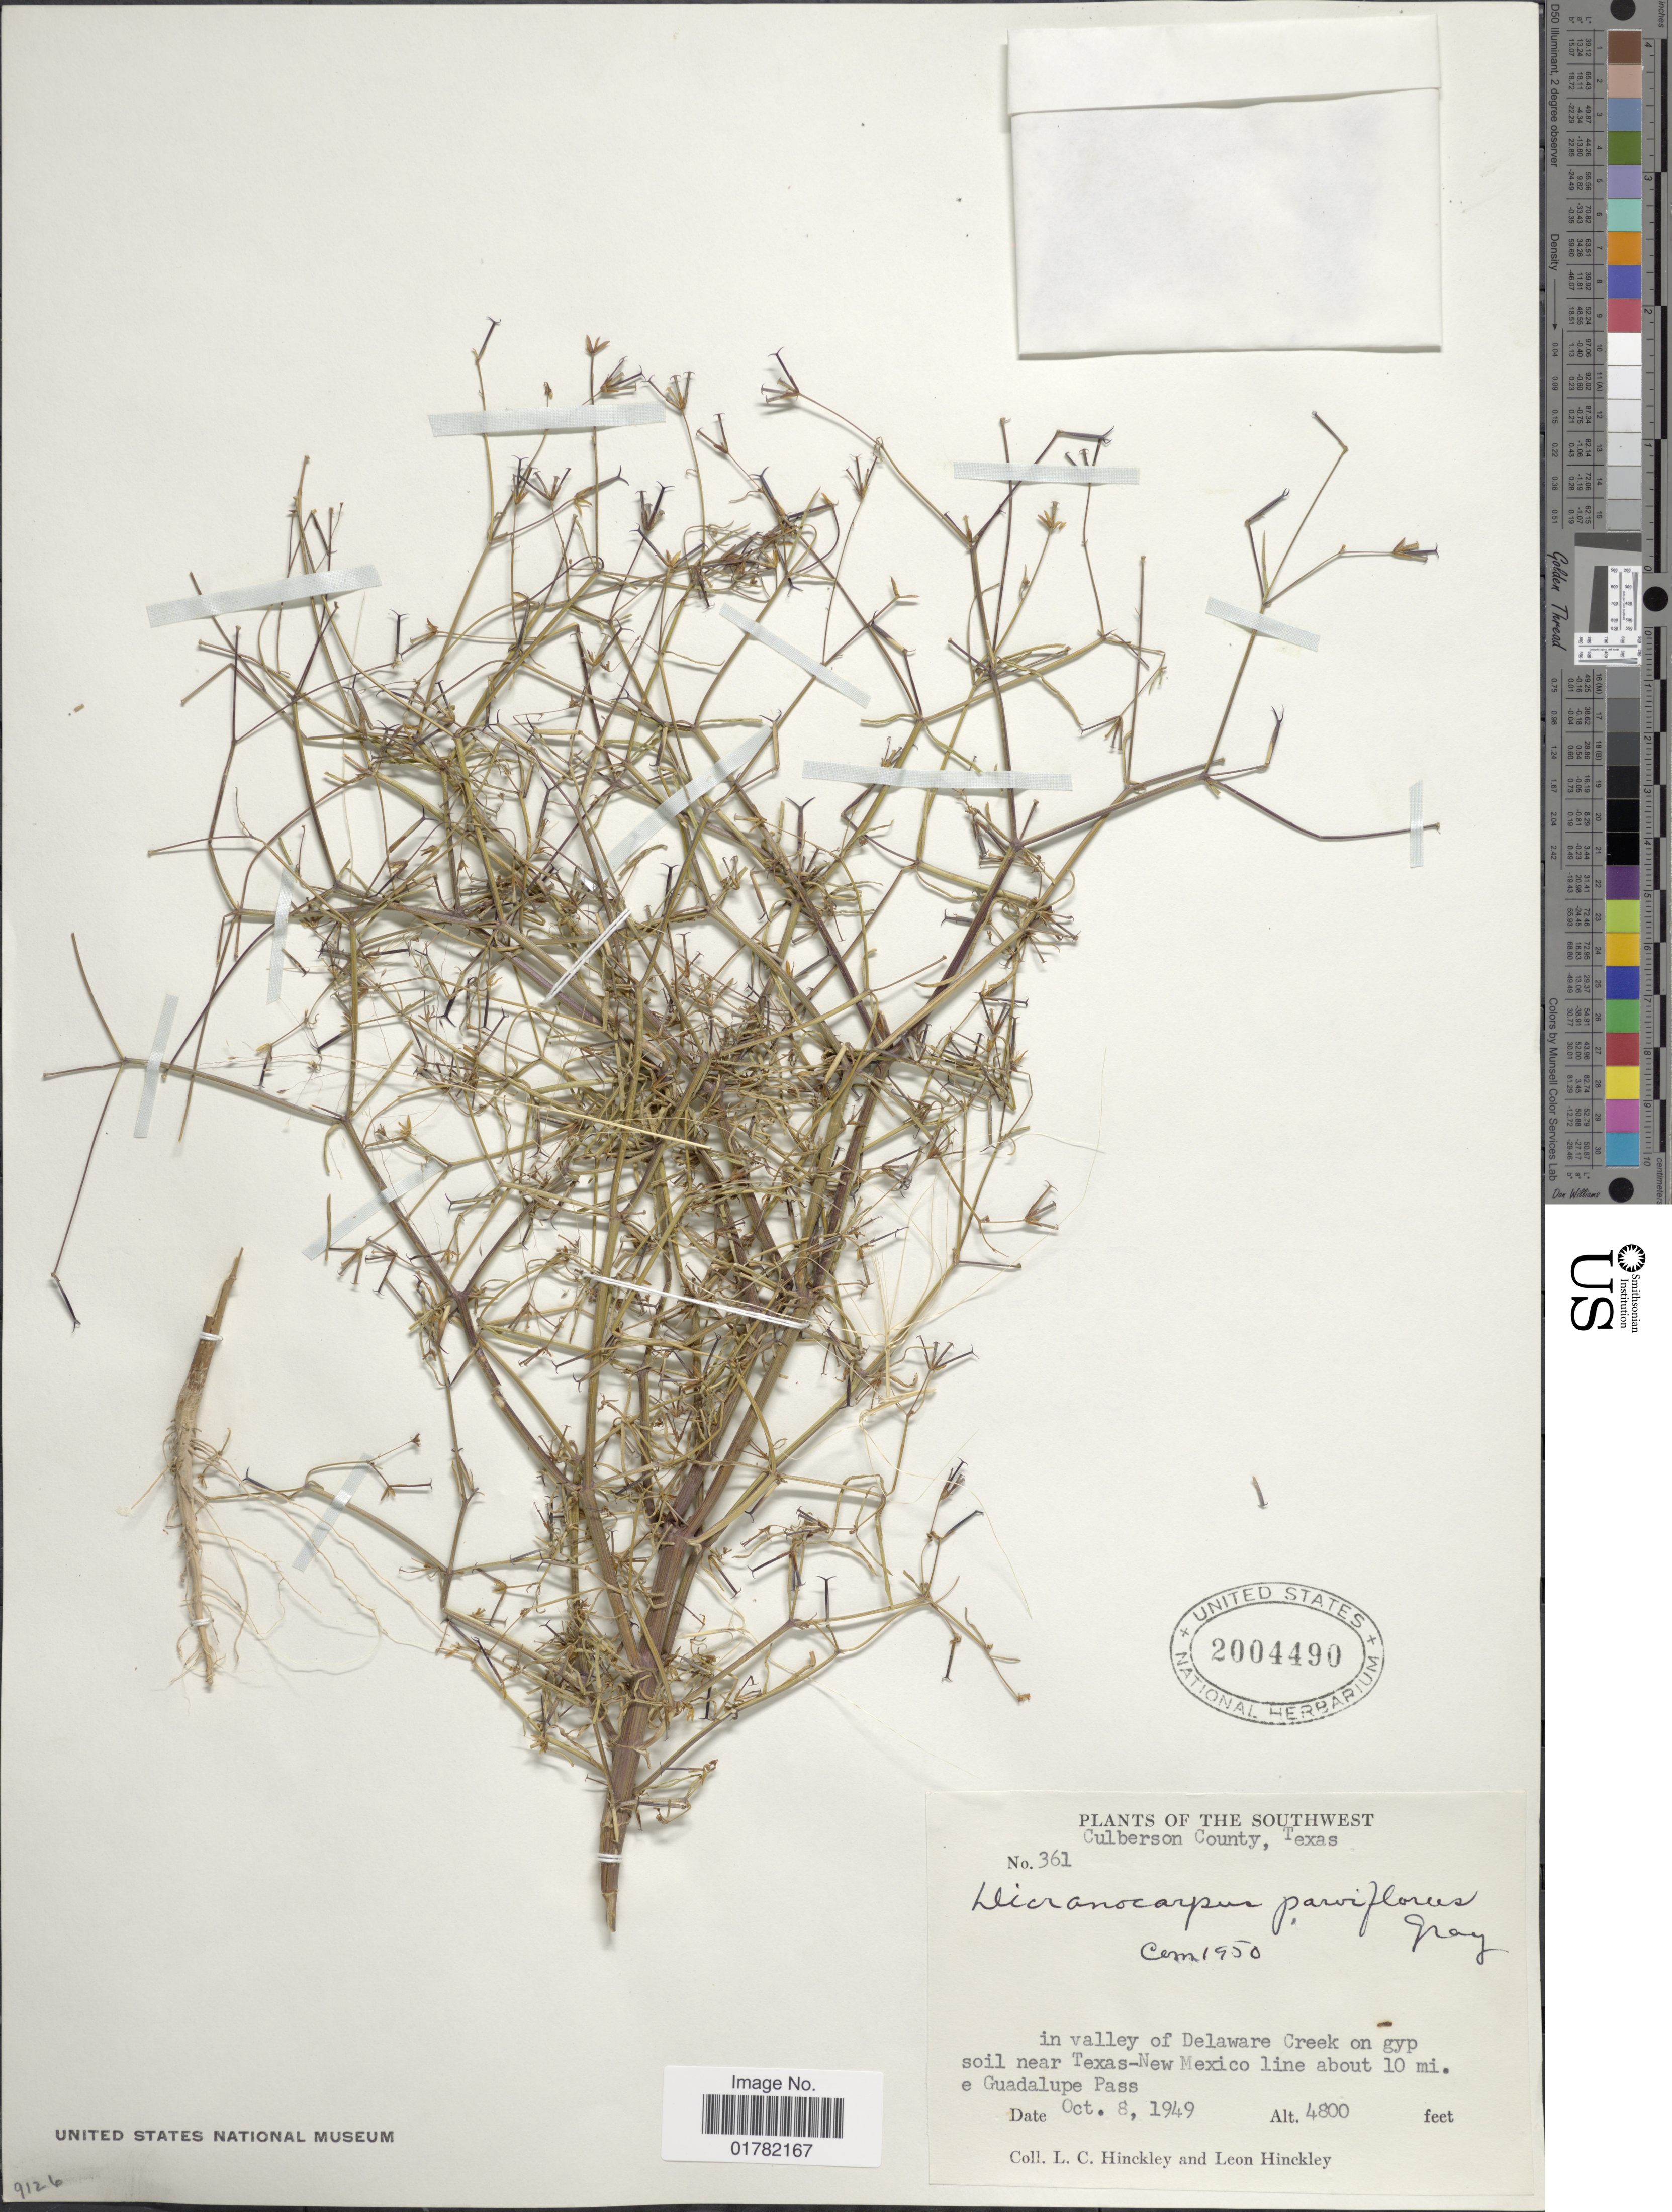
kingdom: Plantae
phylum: Tracheophyta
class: Magnoliopsida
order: Asterales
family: Asteraceae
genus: Dicranocarpus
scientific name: Dicranocarpus parviflorus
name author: A. Gray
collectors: L. Hinckley & L. Hinckley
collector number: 361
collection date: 1949-10-08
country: United States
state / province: Texas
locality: The Southwest, Culberson County, in valley of Delaware Creek on gyp soil near Texas-New Mexico line about 10 mi e Guadalupe Pass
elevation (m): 1463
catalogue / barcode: US 2004490